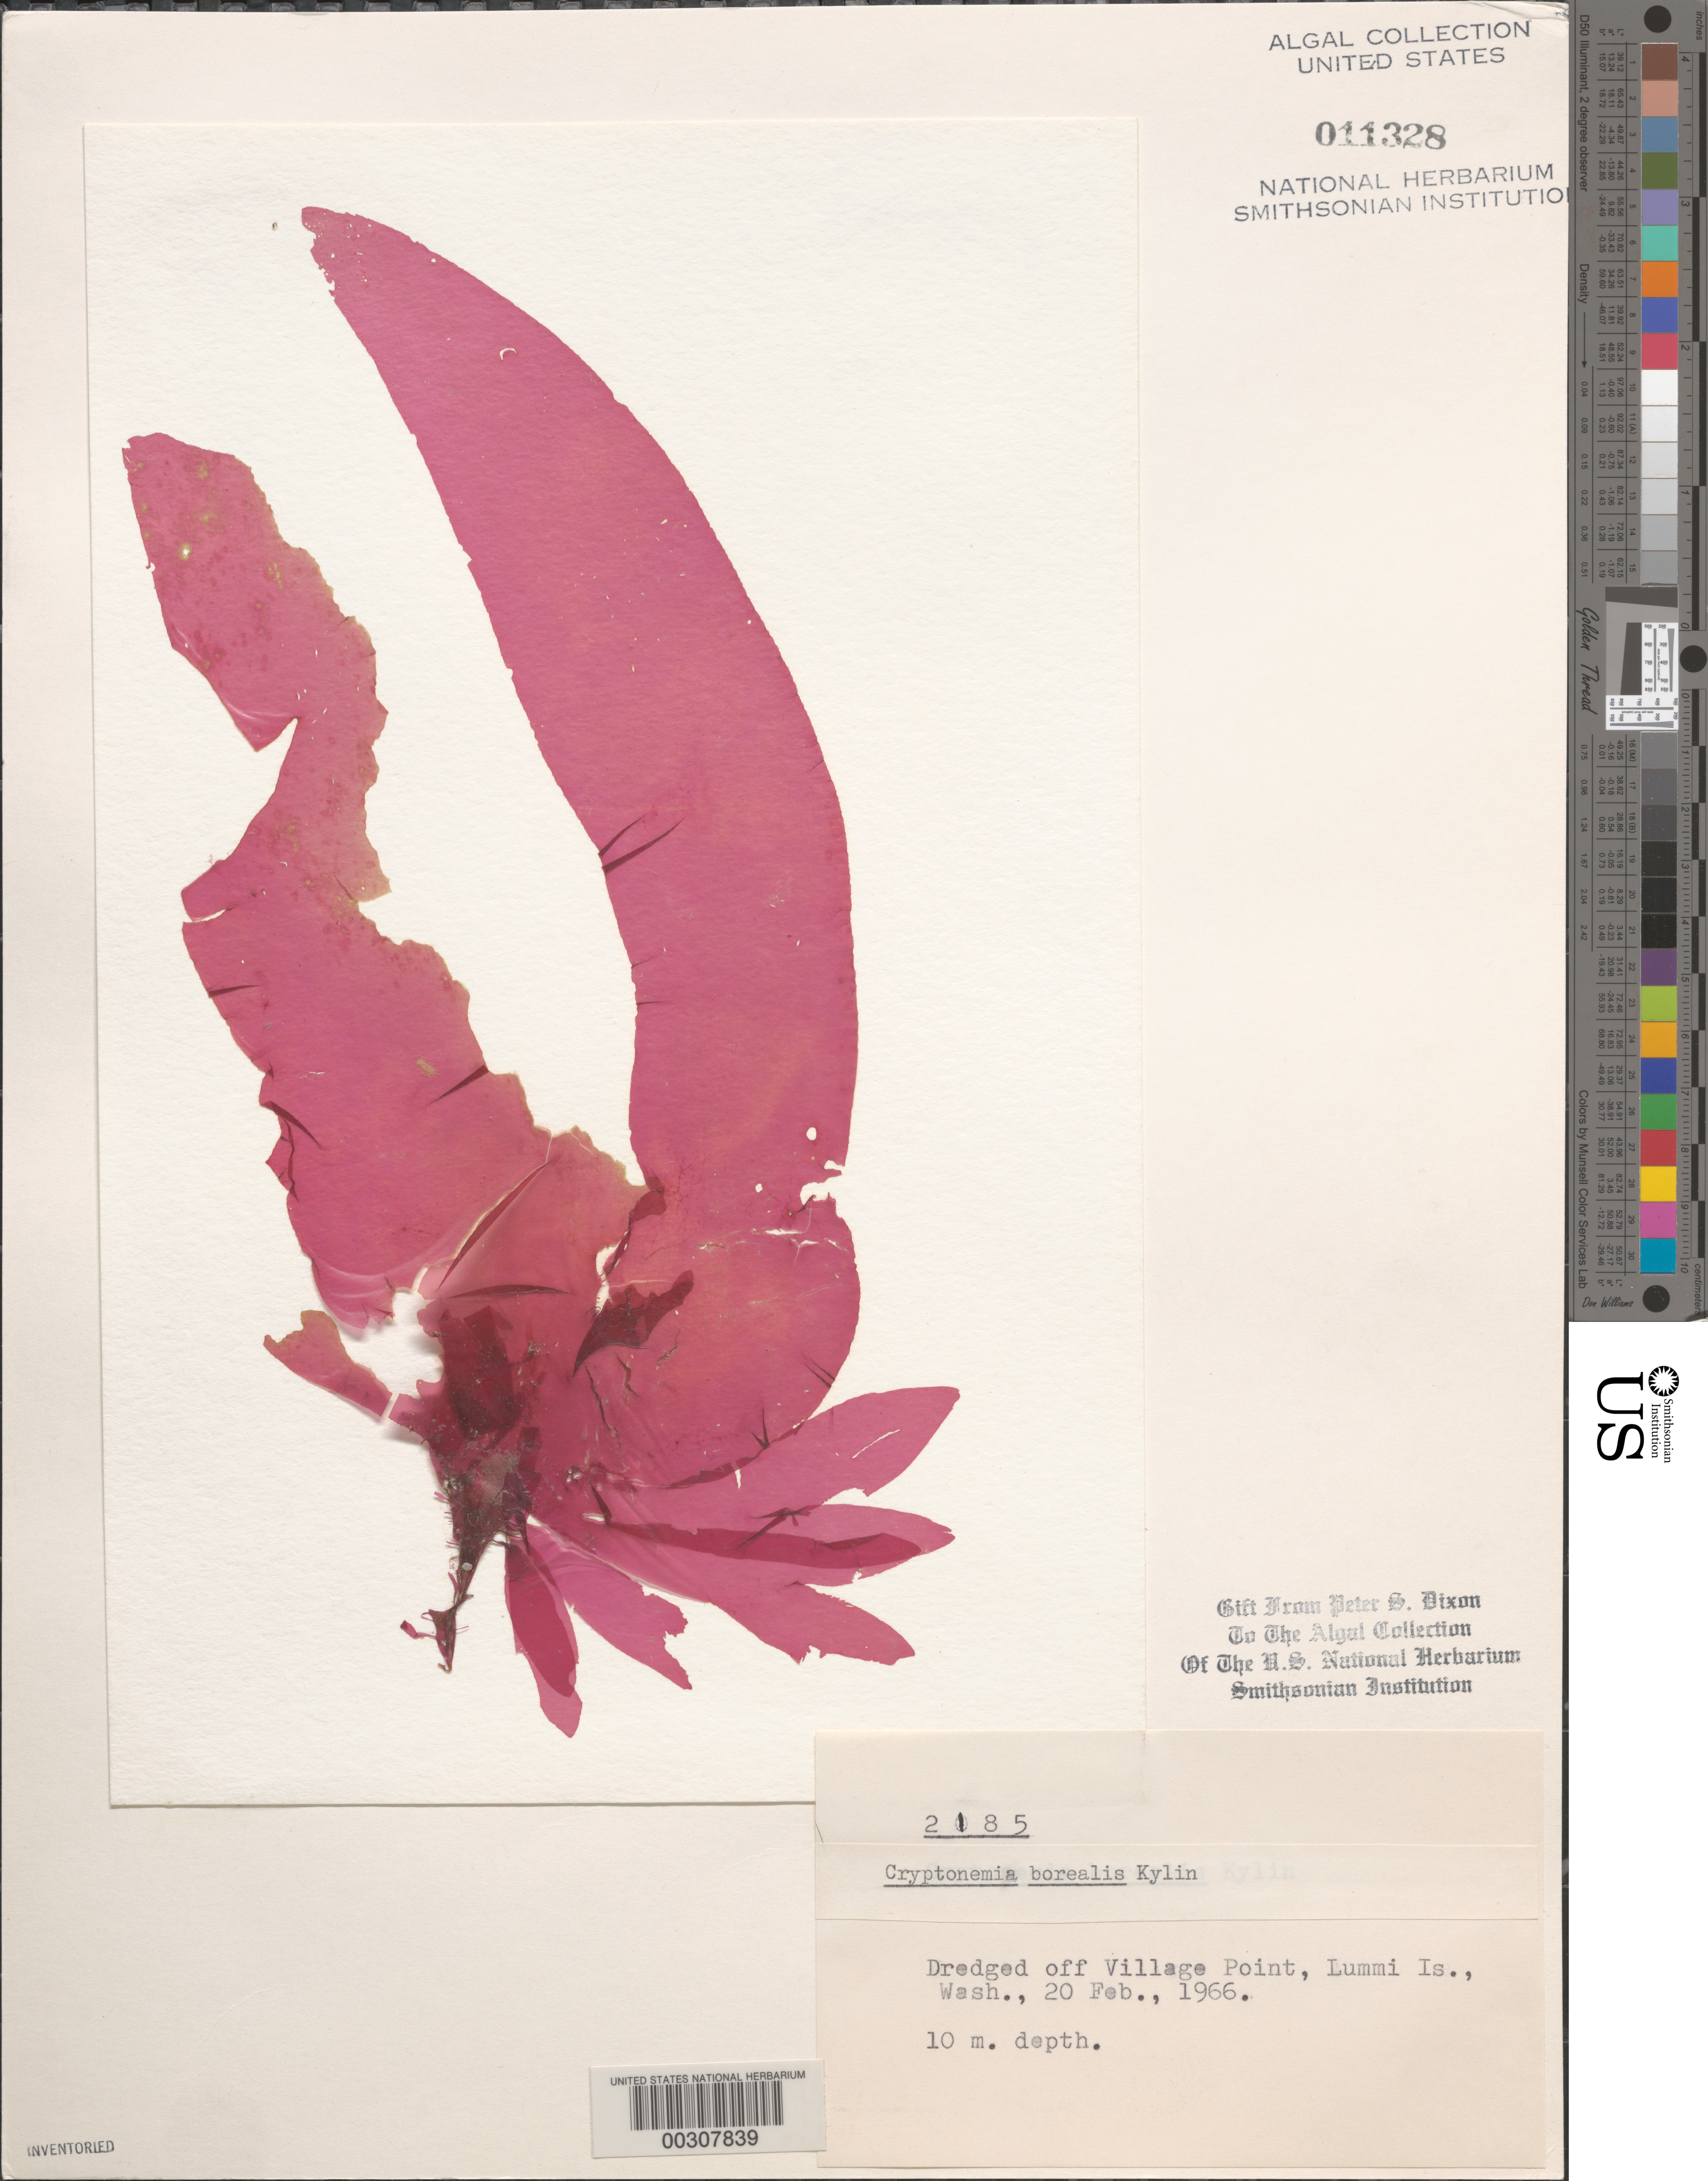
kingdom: Plantae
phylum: Rhodophyta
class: Florideophyceae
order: Halymeniales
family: Halymeniaceae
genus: Cryptonemia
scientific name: Cryptonemia borealis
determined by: Dixon, P. S.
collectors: P. S. Dixon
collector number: PSD 2185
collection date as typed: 20 Feb 1966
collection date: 1966-02-20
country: United States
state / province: Washington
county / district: Whatcom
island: Lummi Island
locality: Off Village Point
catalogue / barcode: US 11328